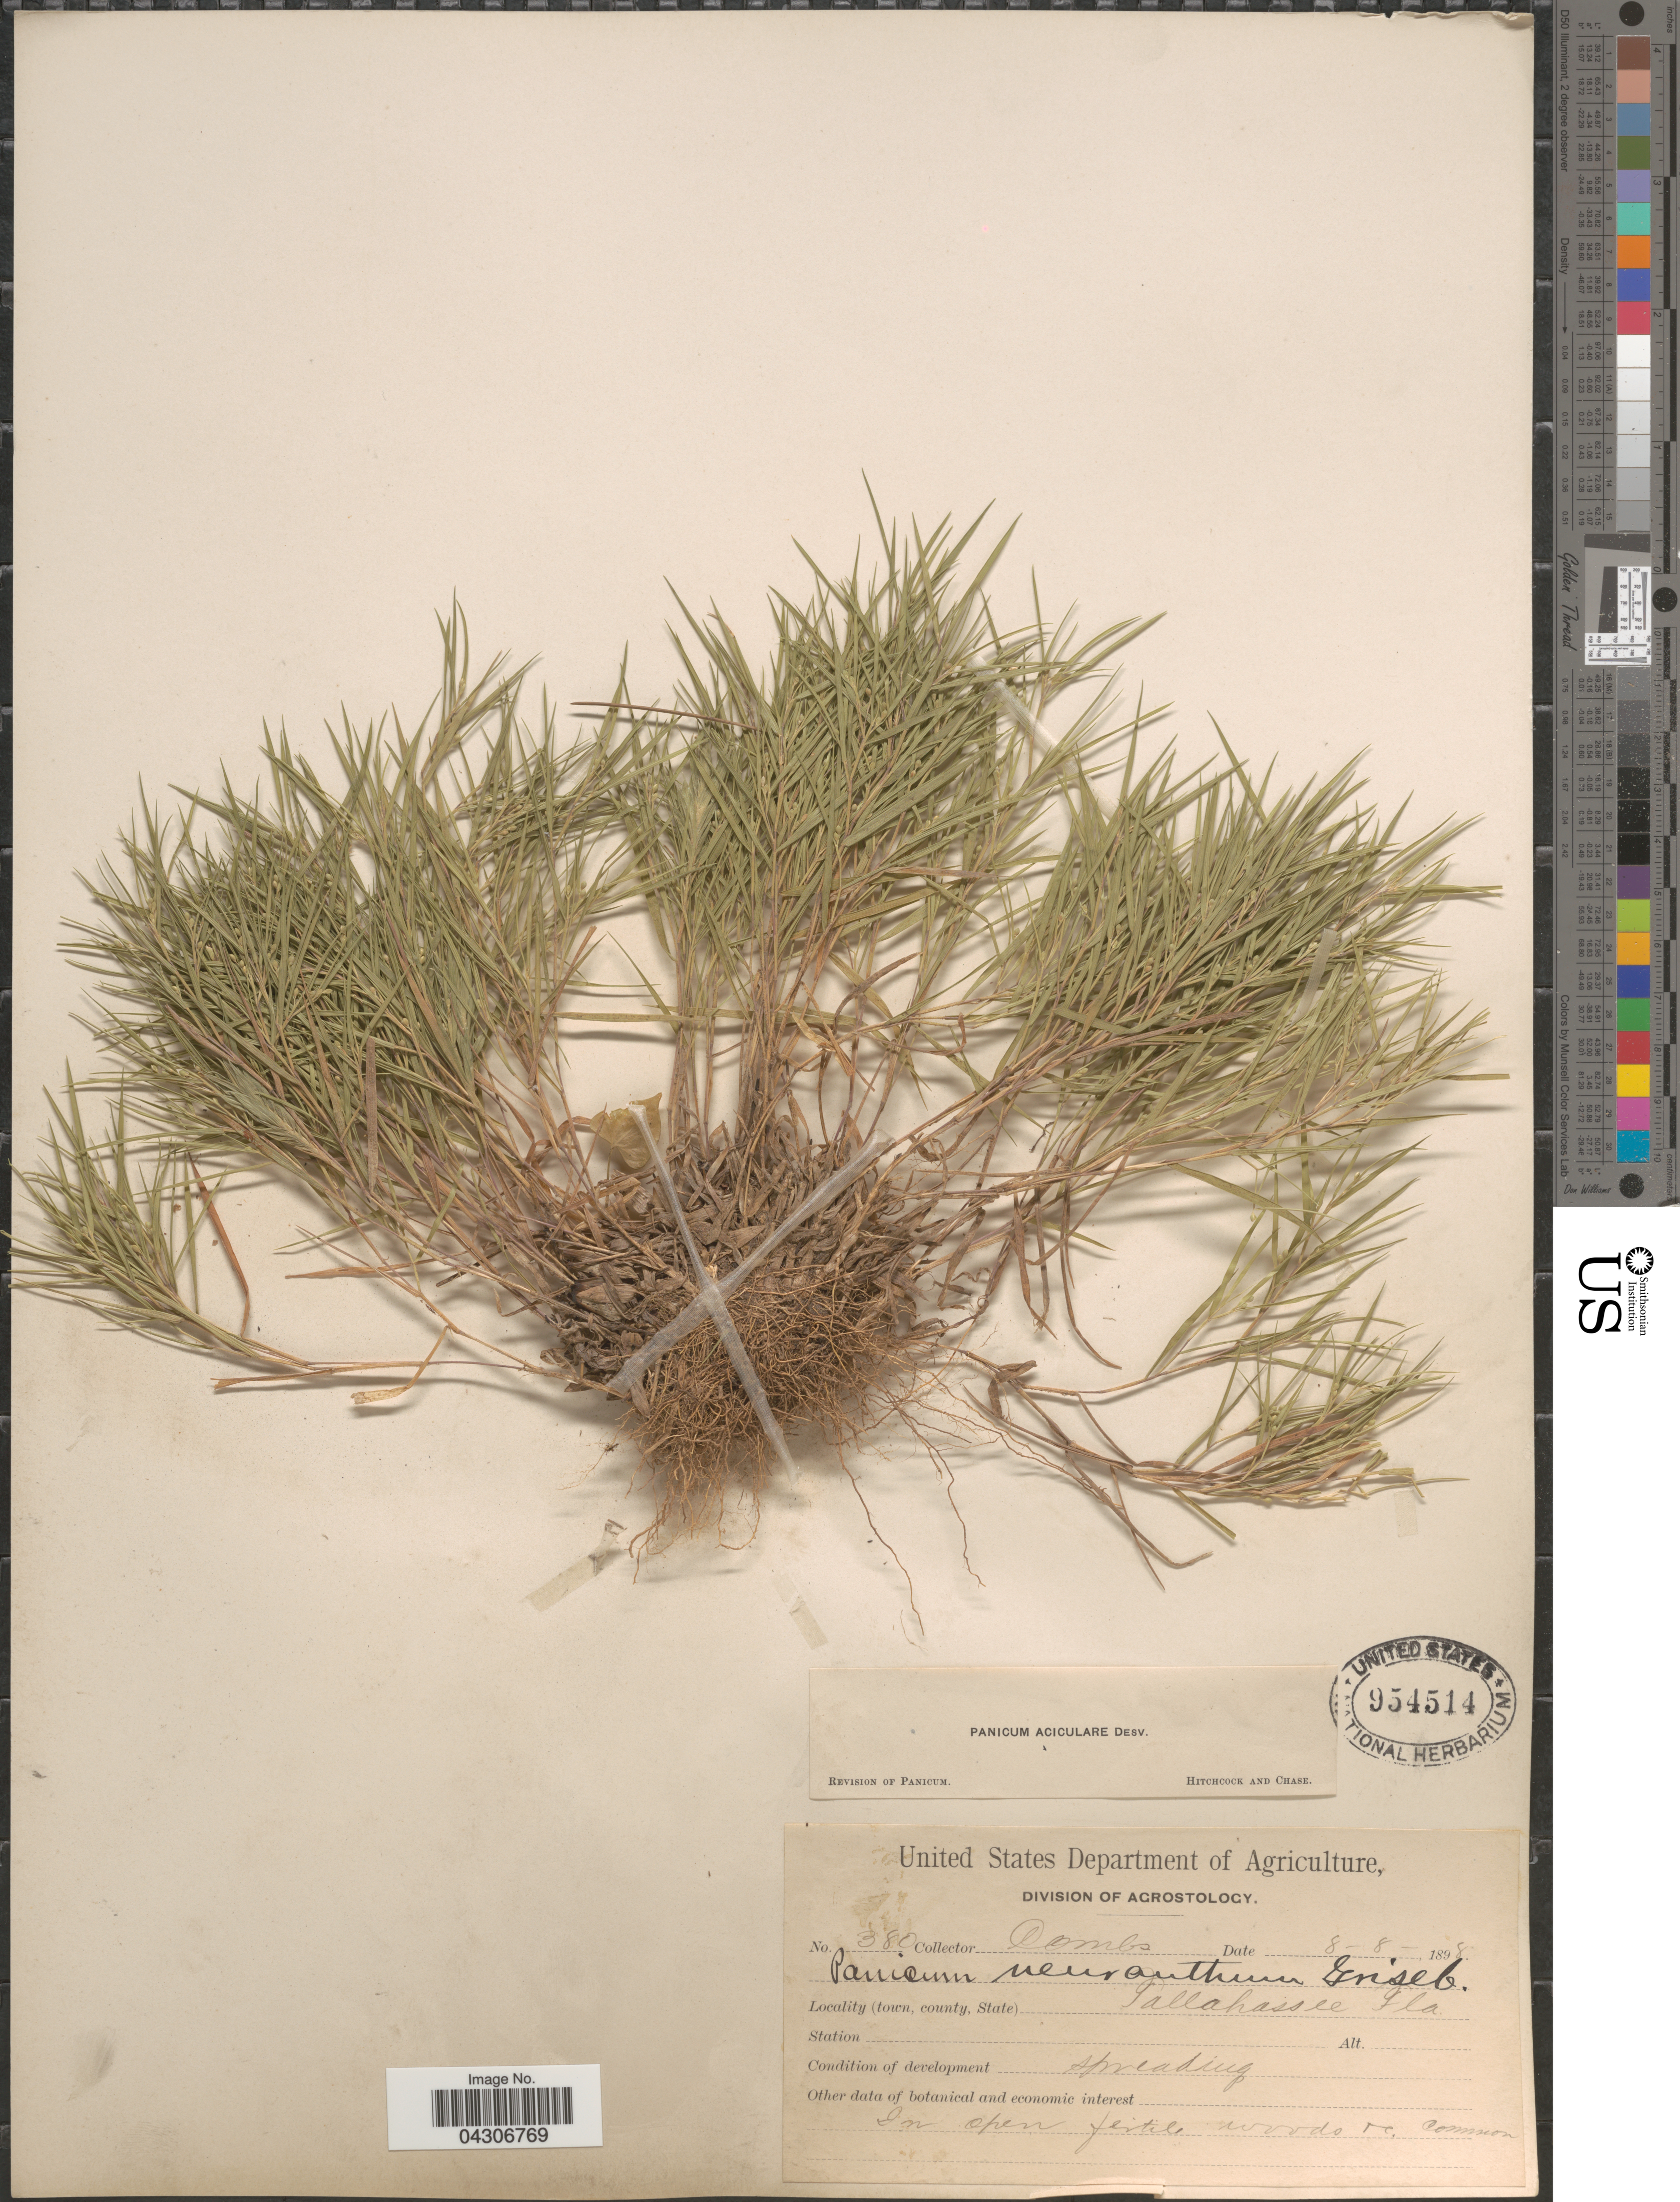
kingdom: Plantae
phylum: Tracheophyta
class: Liliopsida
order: Poales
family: Poaceae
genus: Dichanthelium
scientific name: Dichanthelium aciculare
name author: (Desv. ex Poir.) Gould & C.A. Clark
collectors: -. Combs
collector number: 380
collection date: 1898-08-08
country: United States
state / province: Florida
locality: Tallahassee.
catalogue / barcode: US 954514